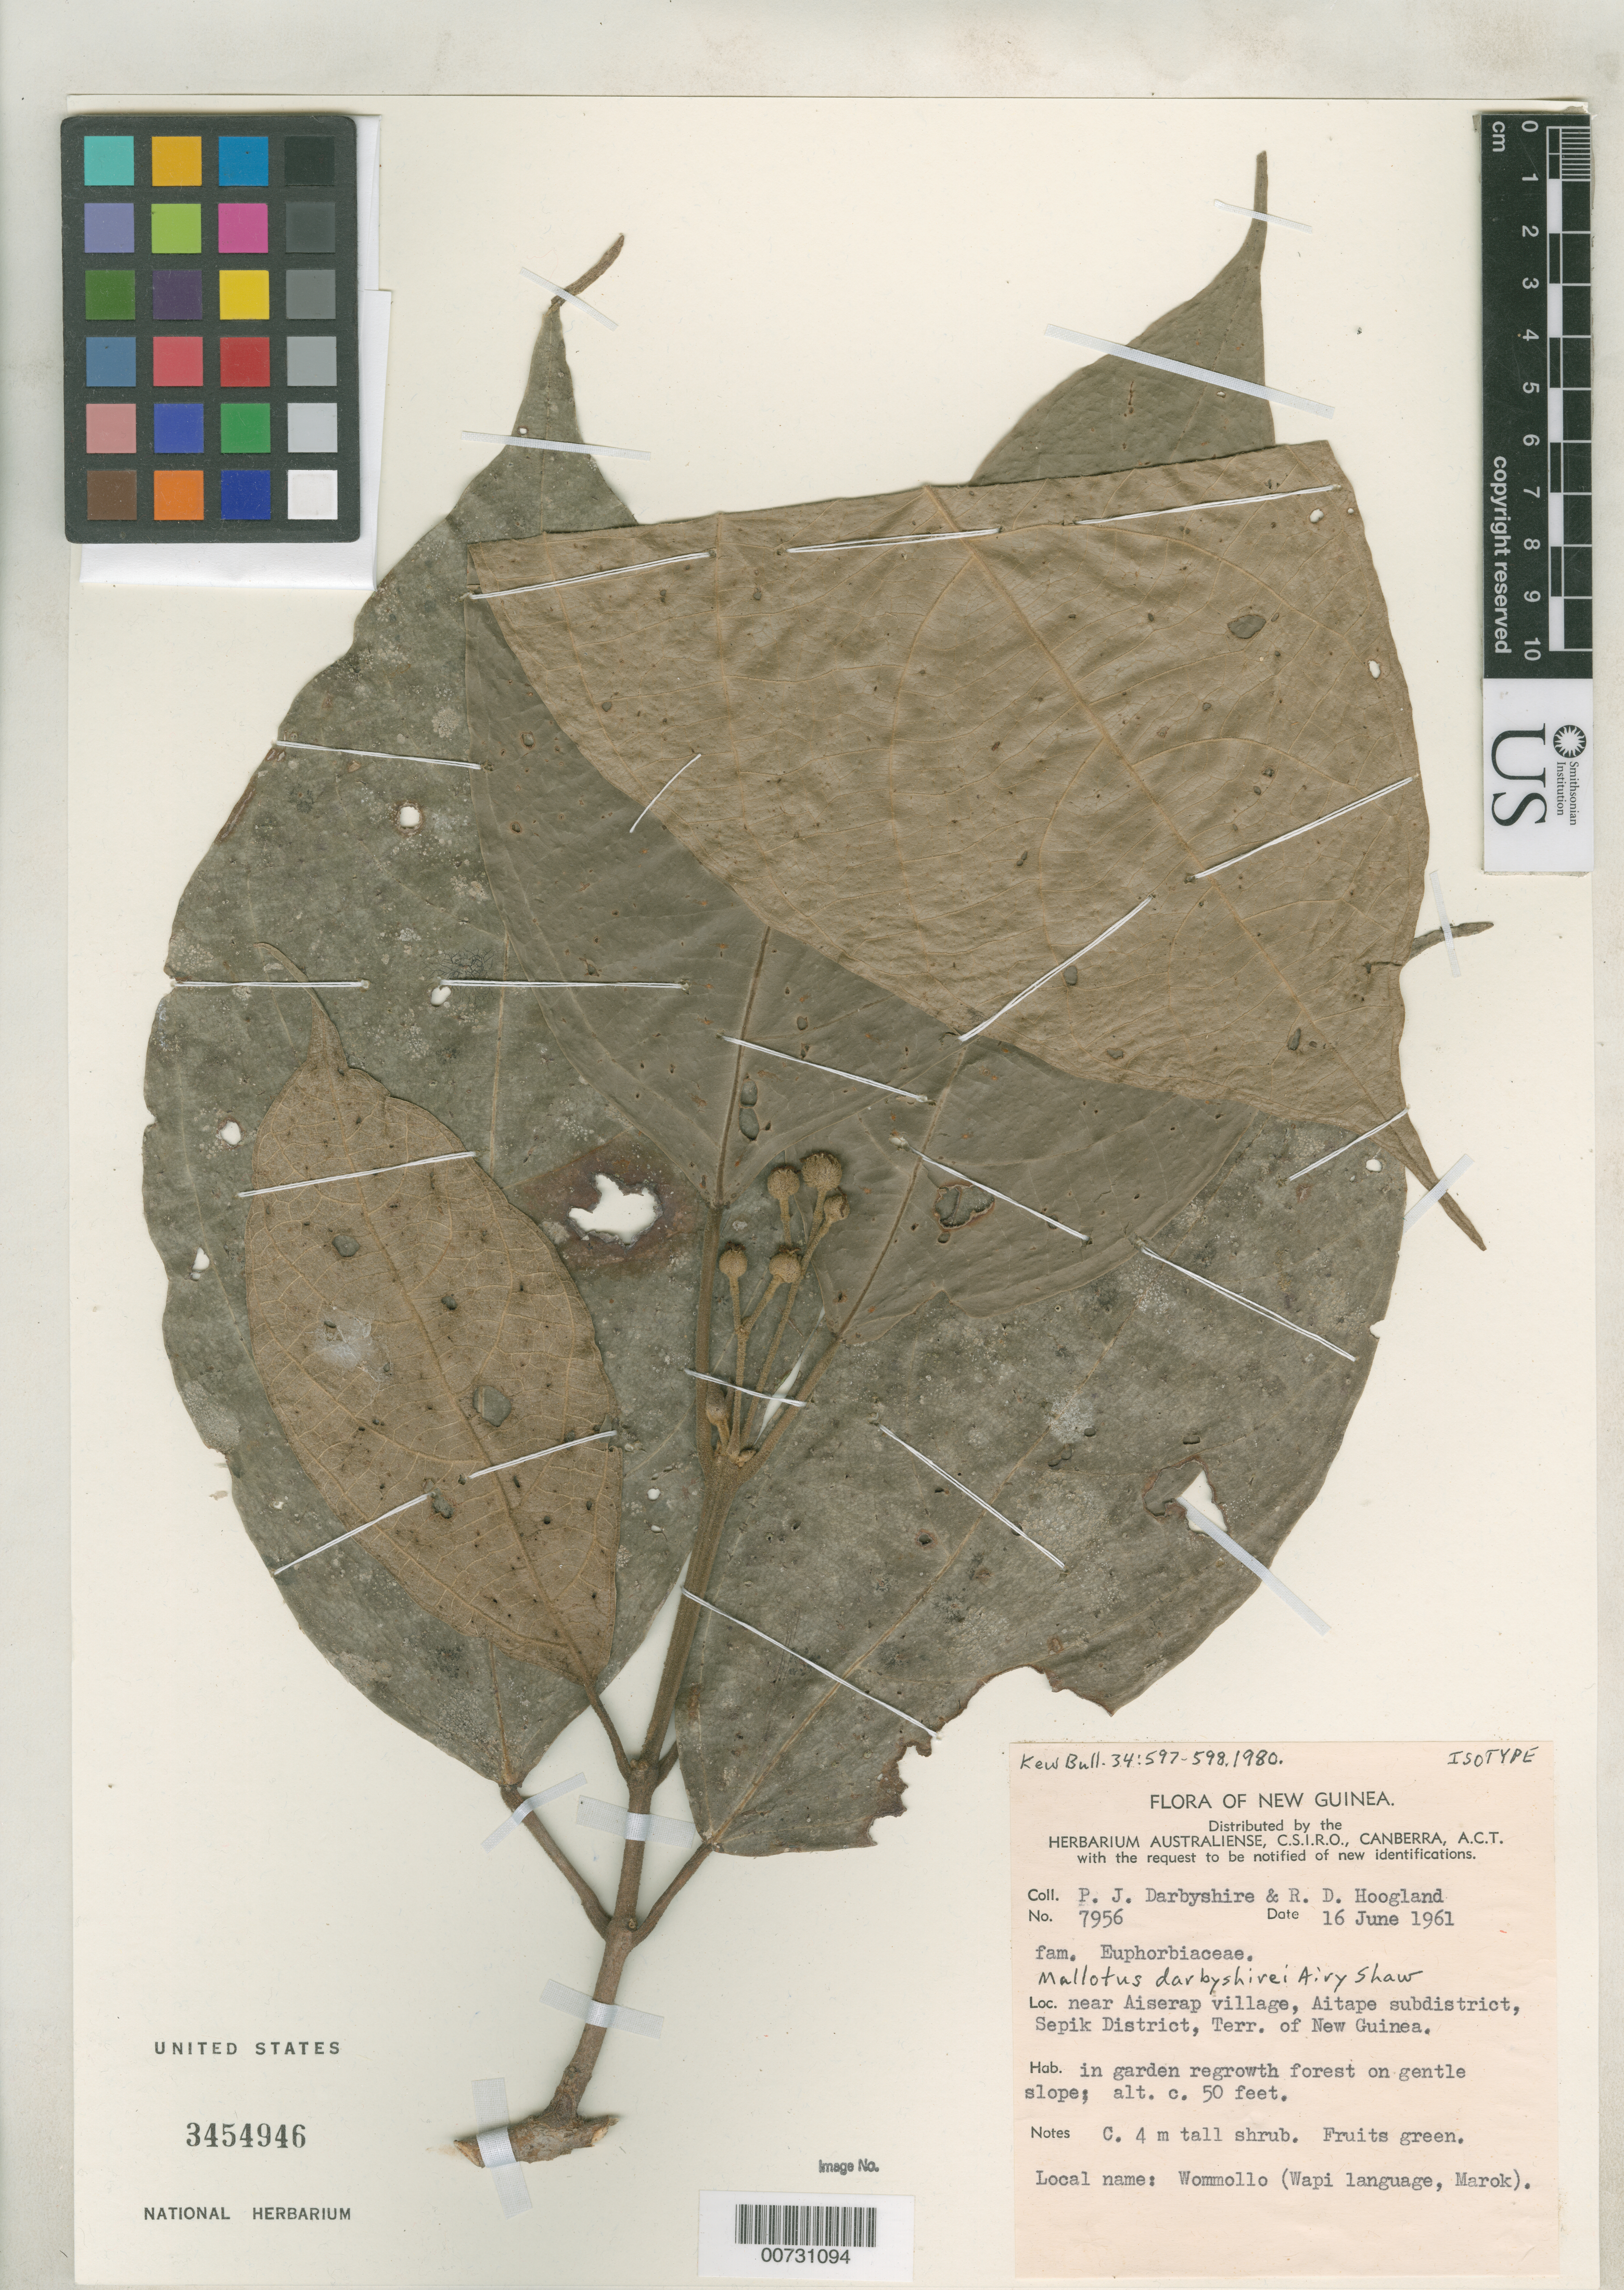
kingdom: Plantae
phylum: Tracheophyta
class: Magnoliopsida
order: Malpighiales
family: Euphorbiaceae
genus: Mallotus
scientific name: Mallotus darbyshirei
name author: Airy Shaw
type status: Isotype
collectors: P. Darbyshire & R. D. Hoogland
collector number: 7956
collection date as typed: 16 Jun 1961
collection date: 1961-06-16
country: Papua New Guinea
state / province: Sandaun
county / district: Aitape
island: New Guinea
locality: Near Aiserap village, Aitape subdistrict, Sepik District, Terr. Of New Guinea.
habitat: In garden regrowth forest on gentle slope.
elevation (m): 15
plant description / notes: Common name: Wommollo (Wapi language, Marok)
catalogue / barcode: US 3454946